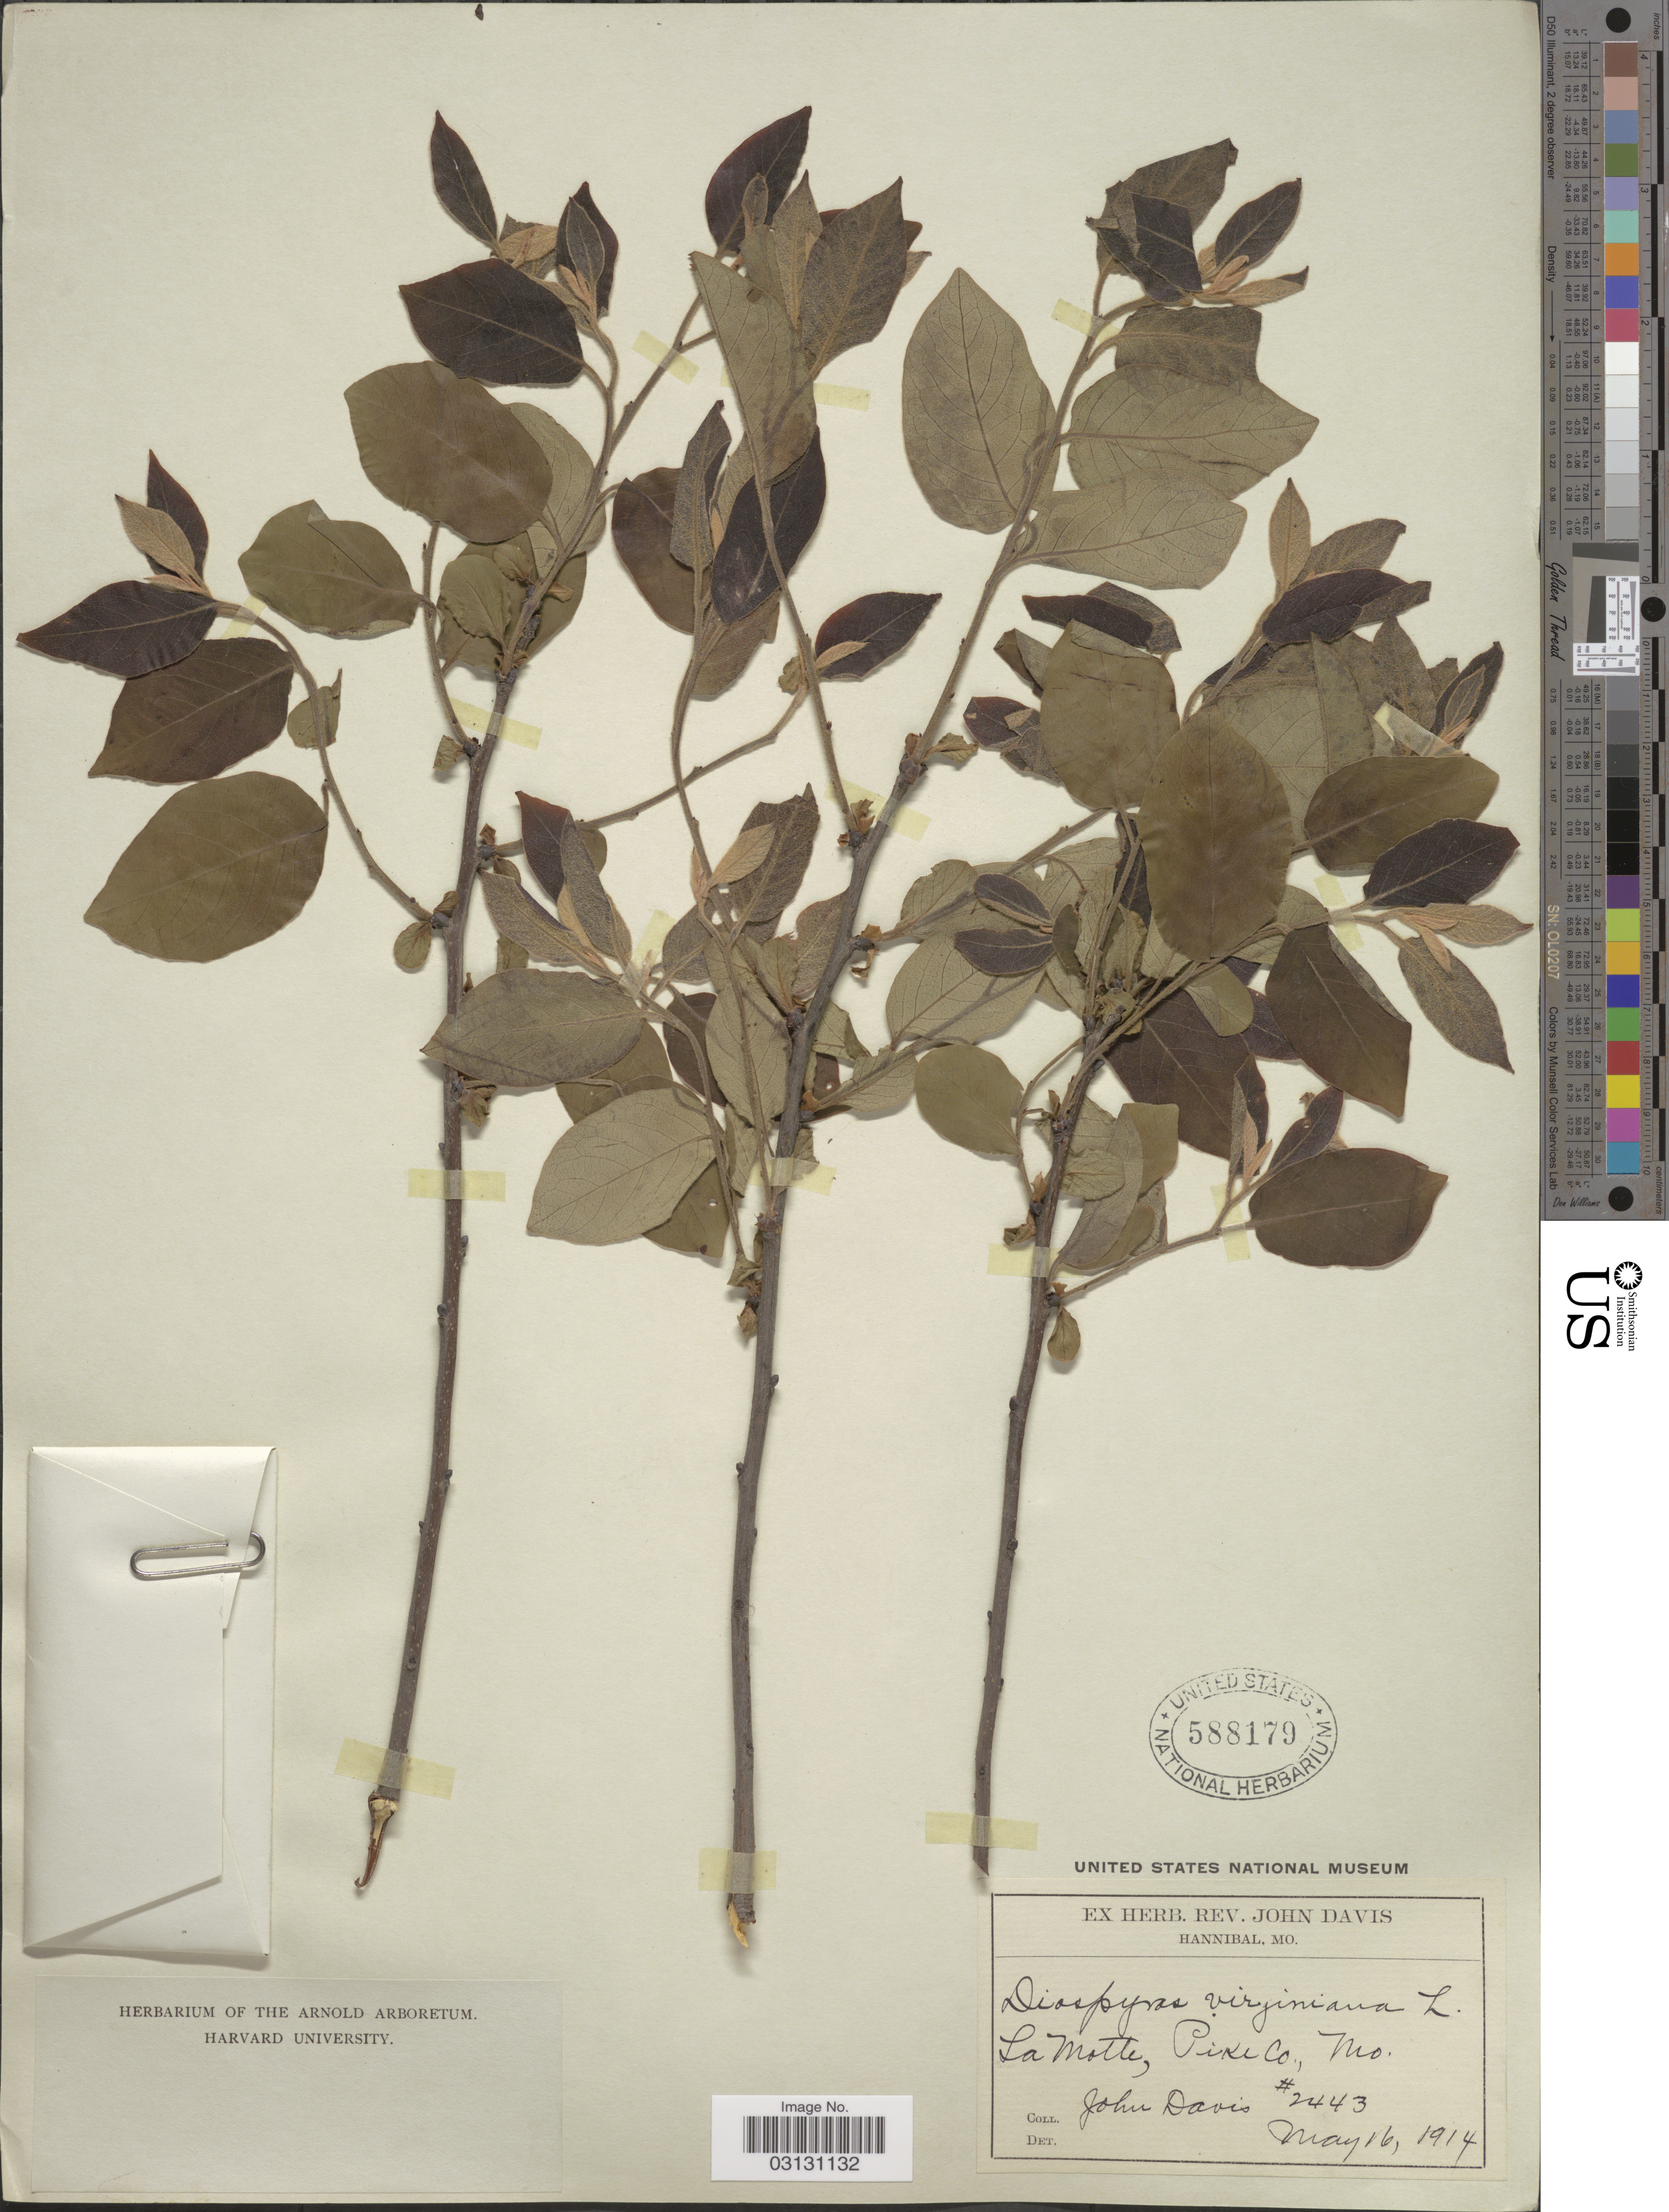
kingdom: Plantae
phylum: Tracheophyta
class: Magnoliopsida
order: Ericales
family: Ebenaceae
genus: Diospyros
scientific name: Diospyros virginiana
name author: L.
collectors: J. Davis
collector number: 2443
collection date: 1914-05-16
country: United States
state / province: Missouri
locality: La Motte, Pike Co.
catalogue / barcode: US 588179